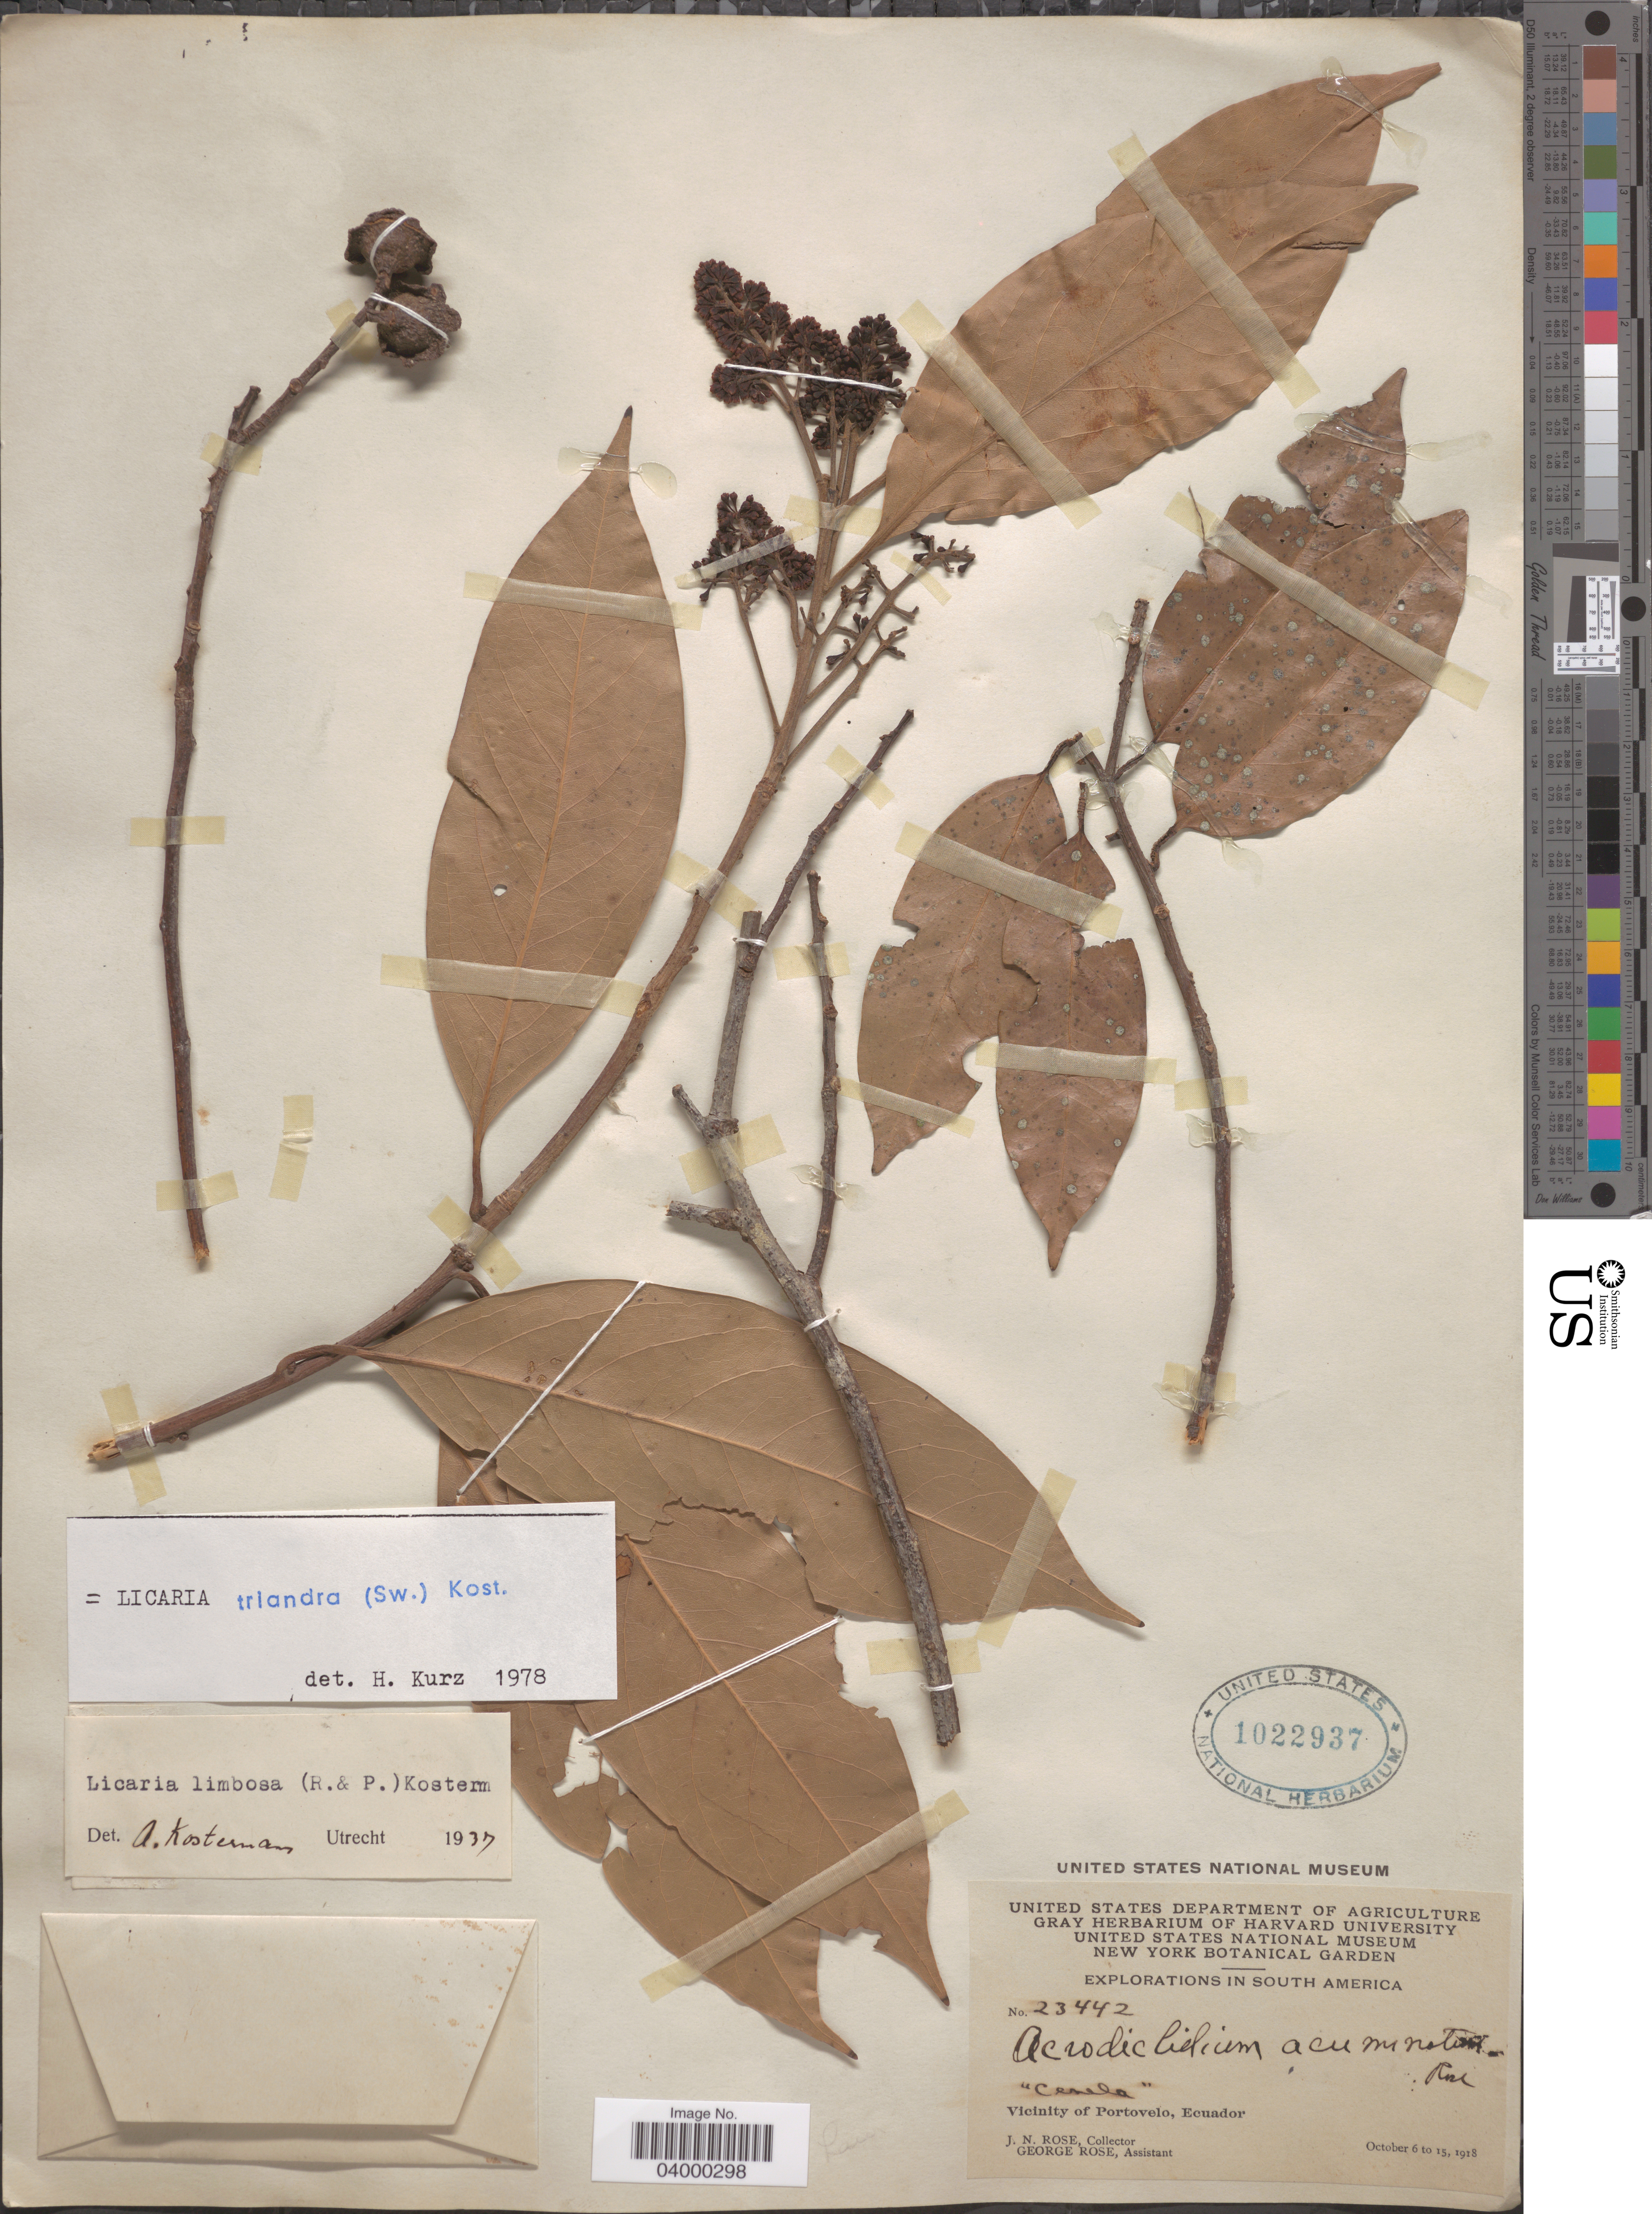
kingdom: Plantae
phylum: Tracheophyta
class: Magnoliopsida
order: Laurales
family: Lauraceae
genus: Licaria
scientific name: Licaria triandra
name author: (Sw.) Kosterm.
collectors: J. N. Rose & G. Rose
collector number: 23442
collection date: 1918-10-06/1918-10-15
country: Ecuador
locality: Vicinity of Porotvelo.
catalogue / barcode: US 1022937